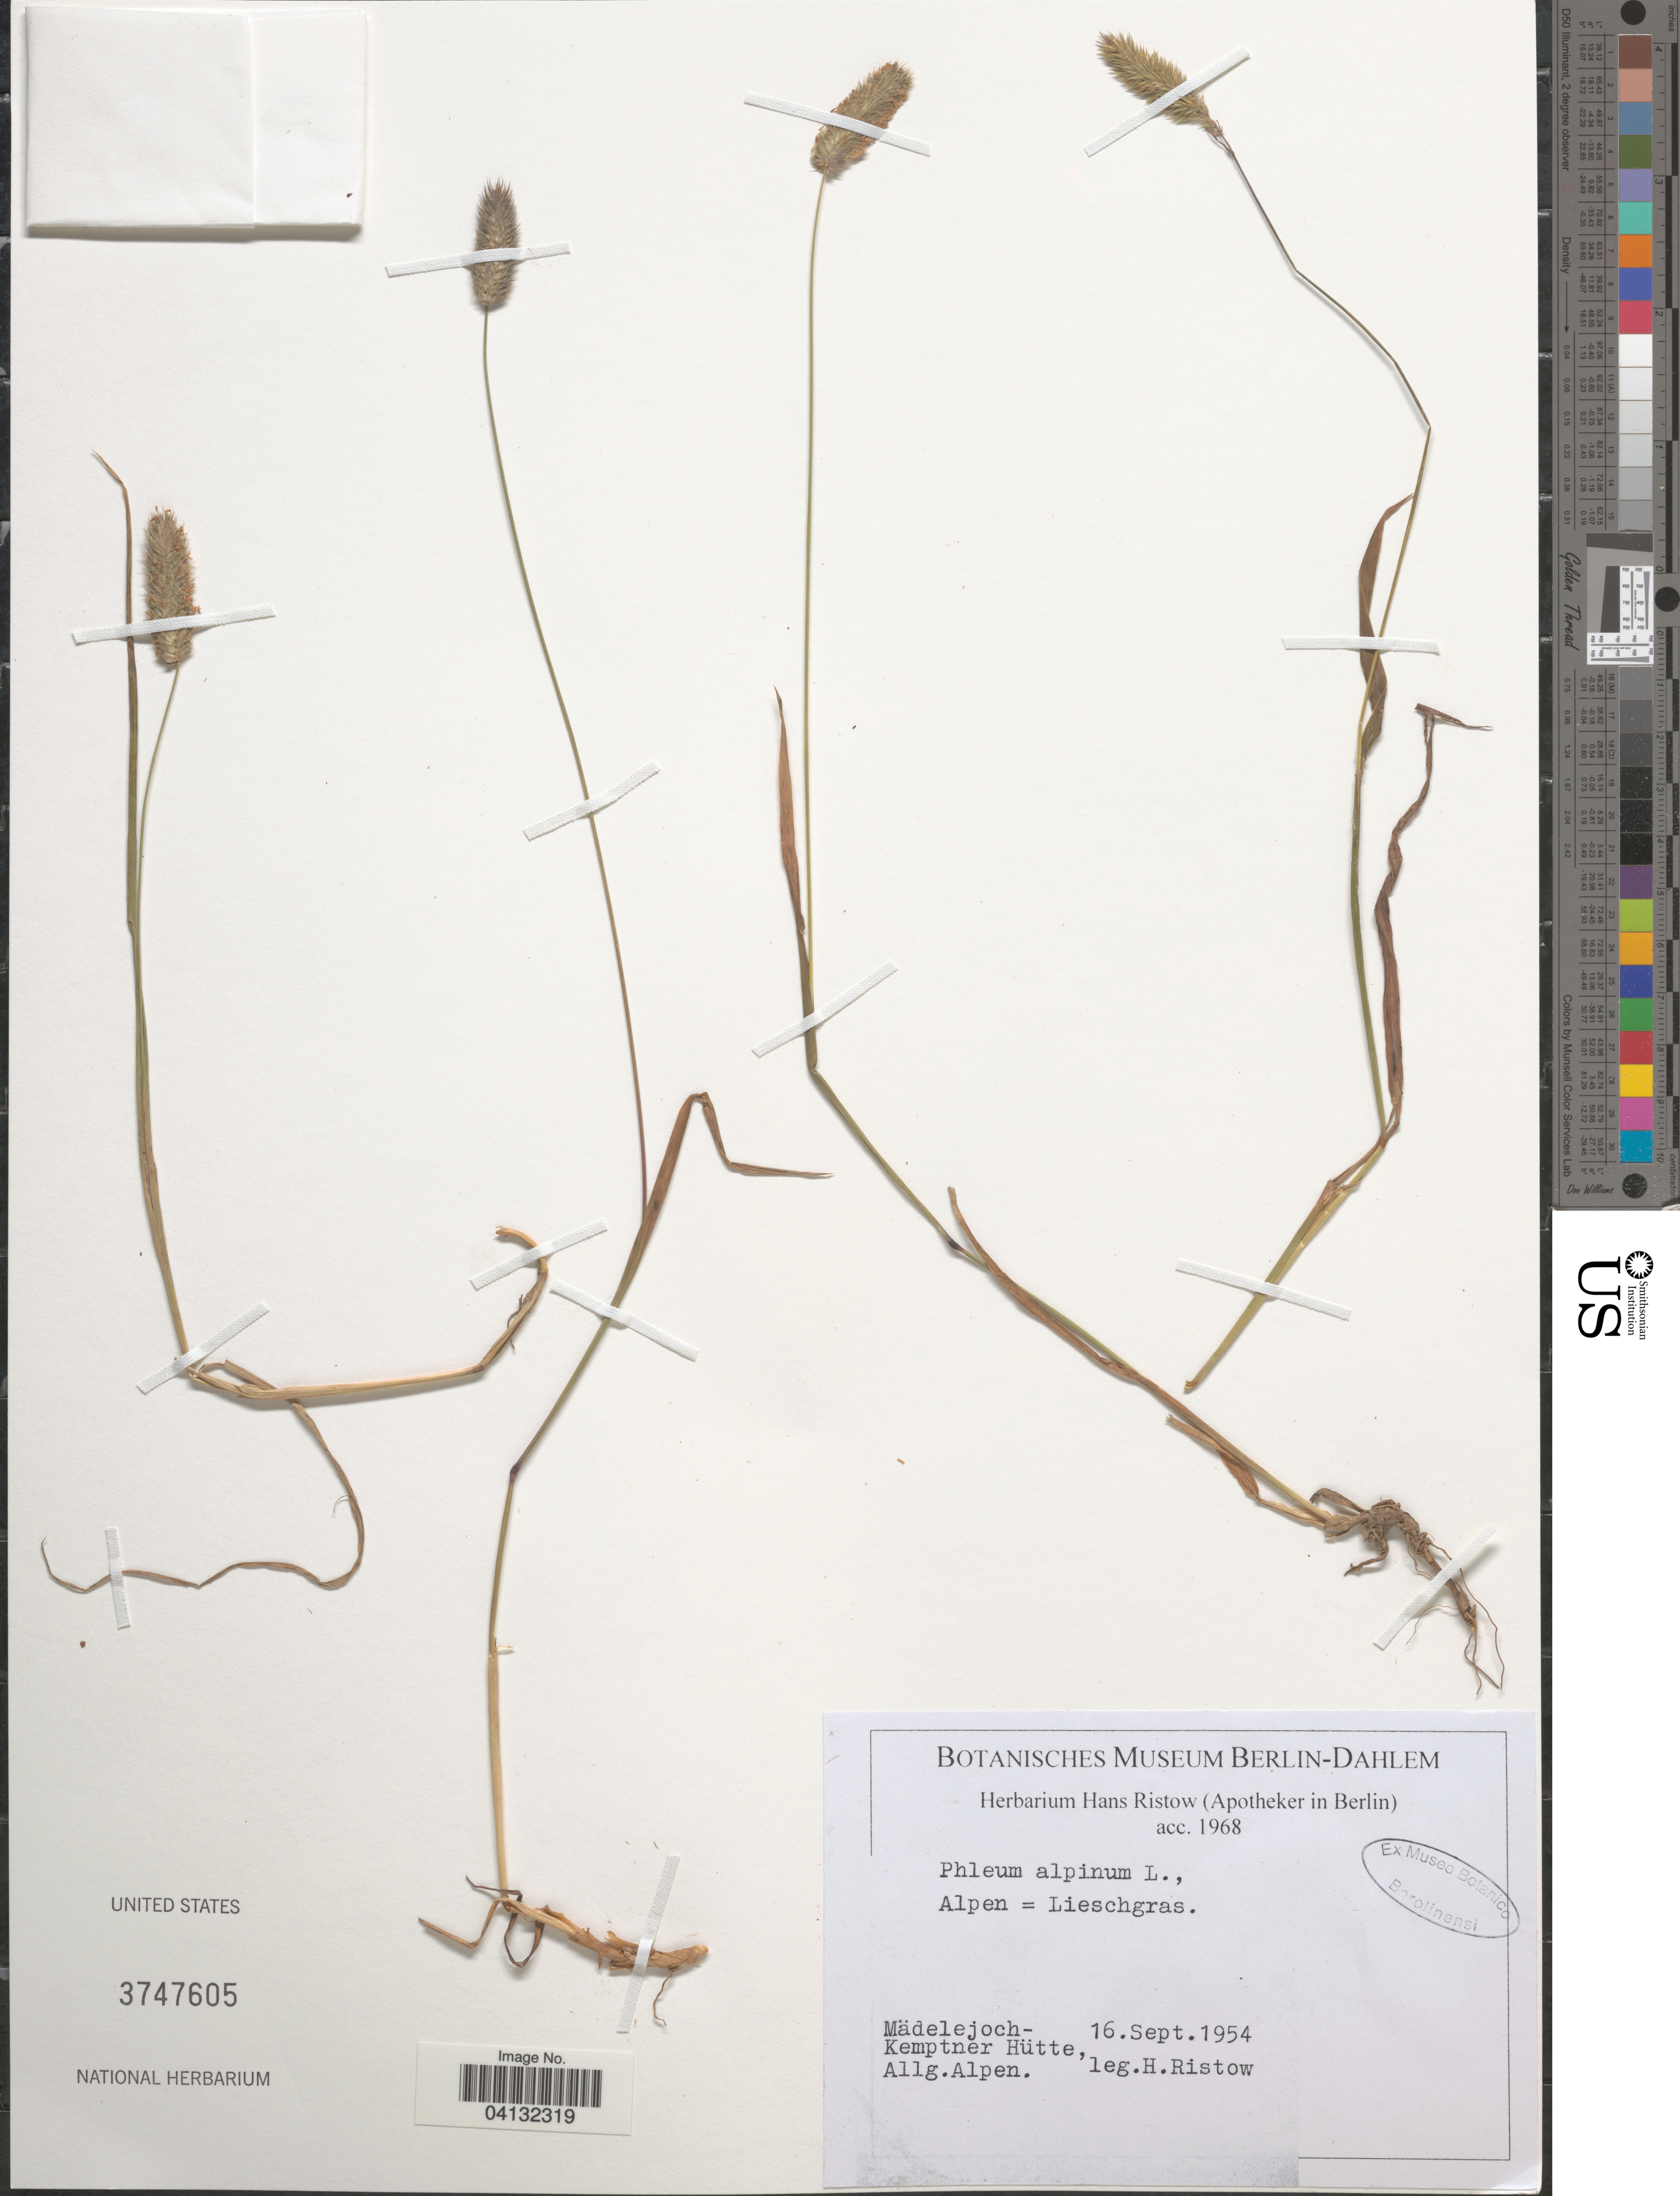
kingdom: Plantae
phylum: Tracheophyta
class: Liliopsida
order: Poales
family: Poaceae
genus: Phleum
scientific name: Phleum alpinum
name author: L.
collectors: H. Ristow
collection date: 1954-09-16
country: Germany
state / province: Bayern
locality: Mädelejoch-Kemptner Hütte, Allg. Alpen.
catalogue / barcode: US 3747605